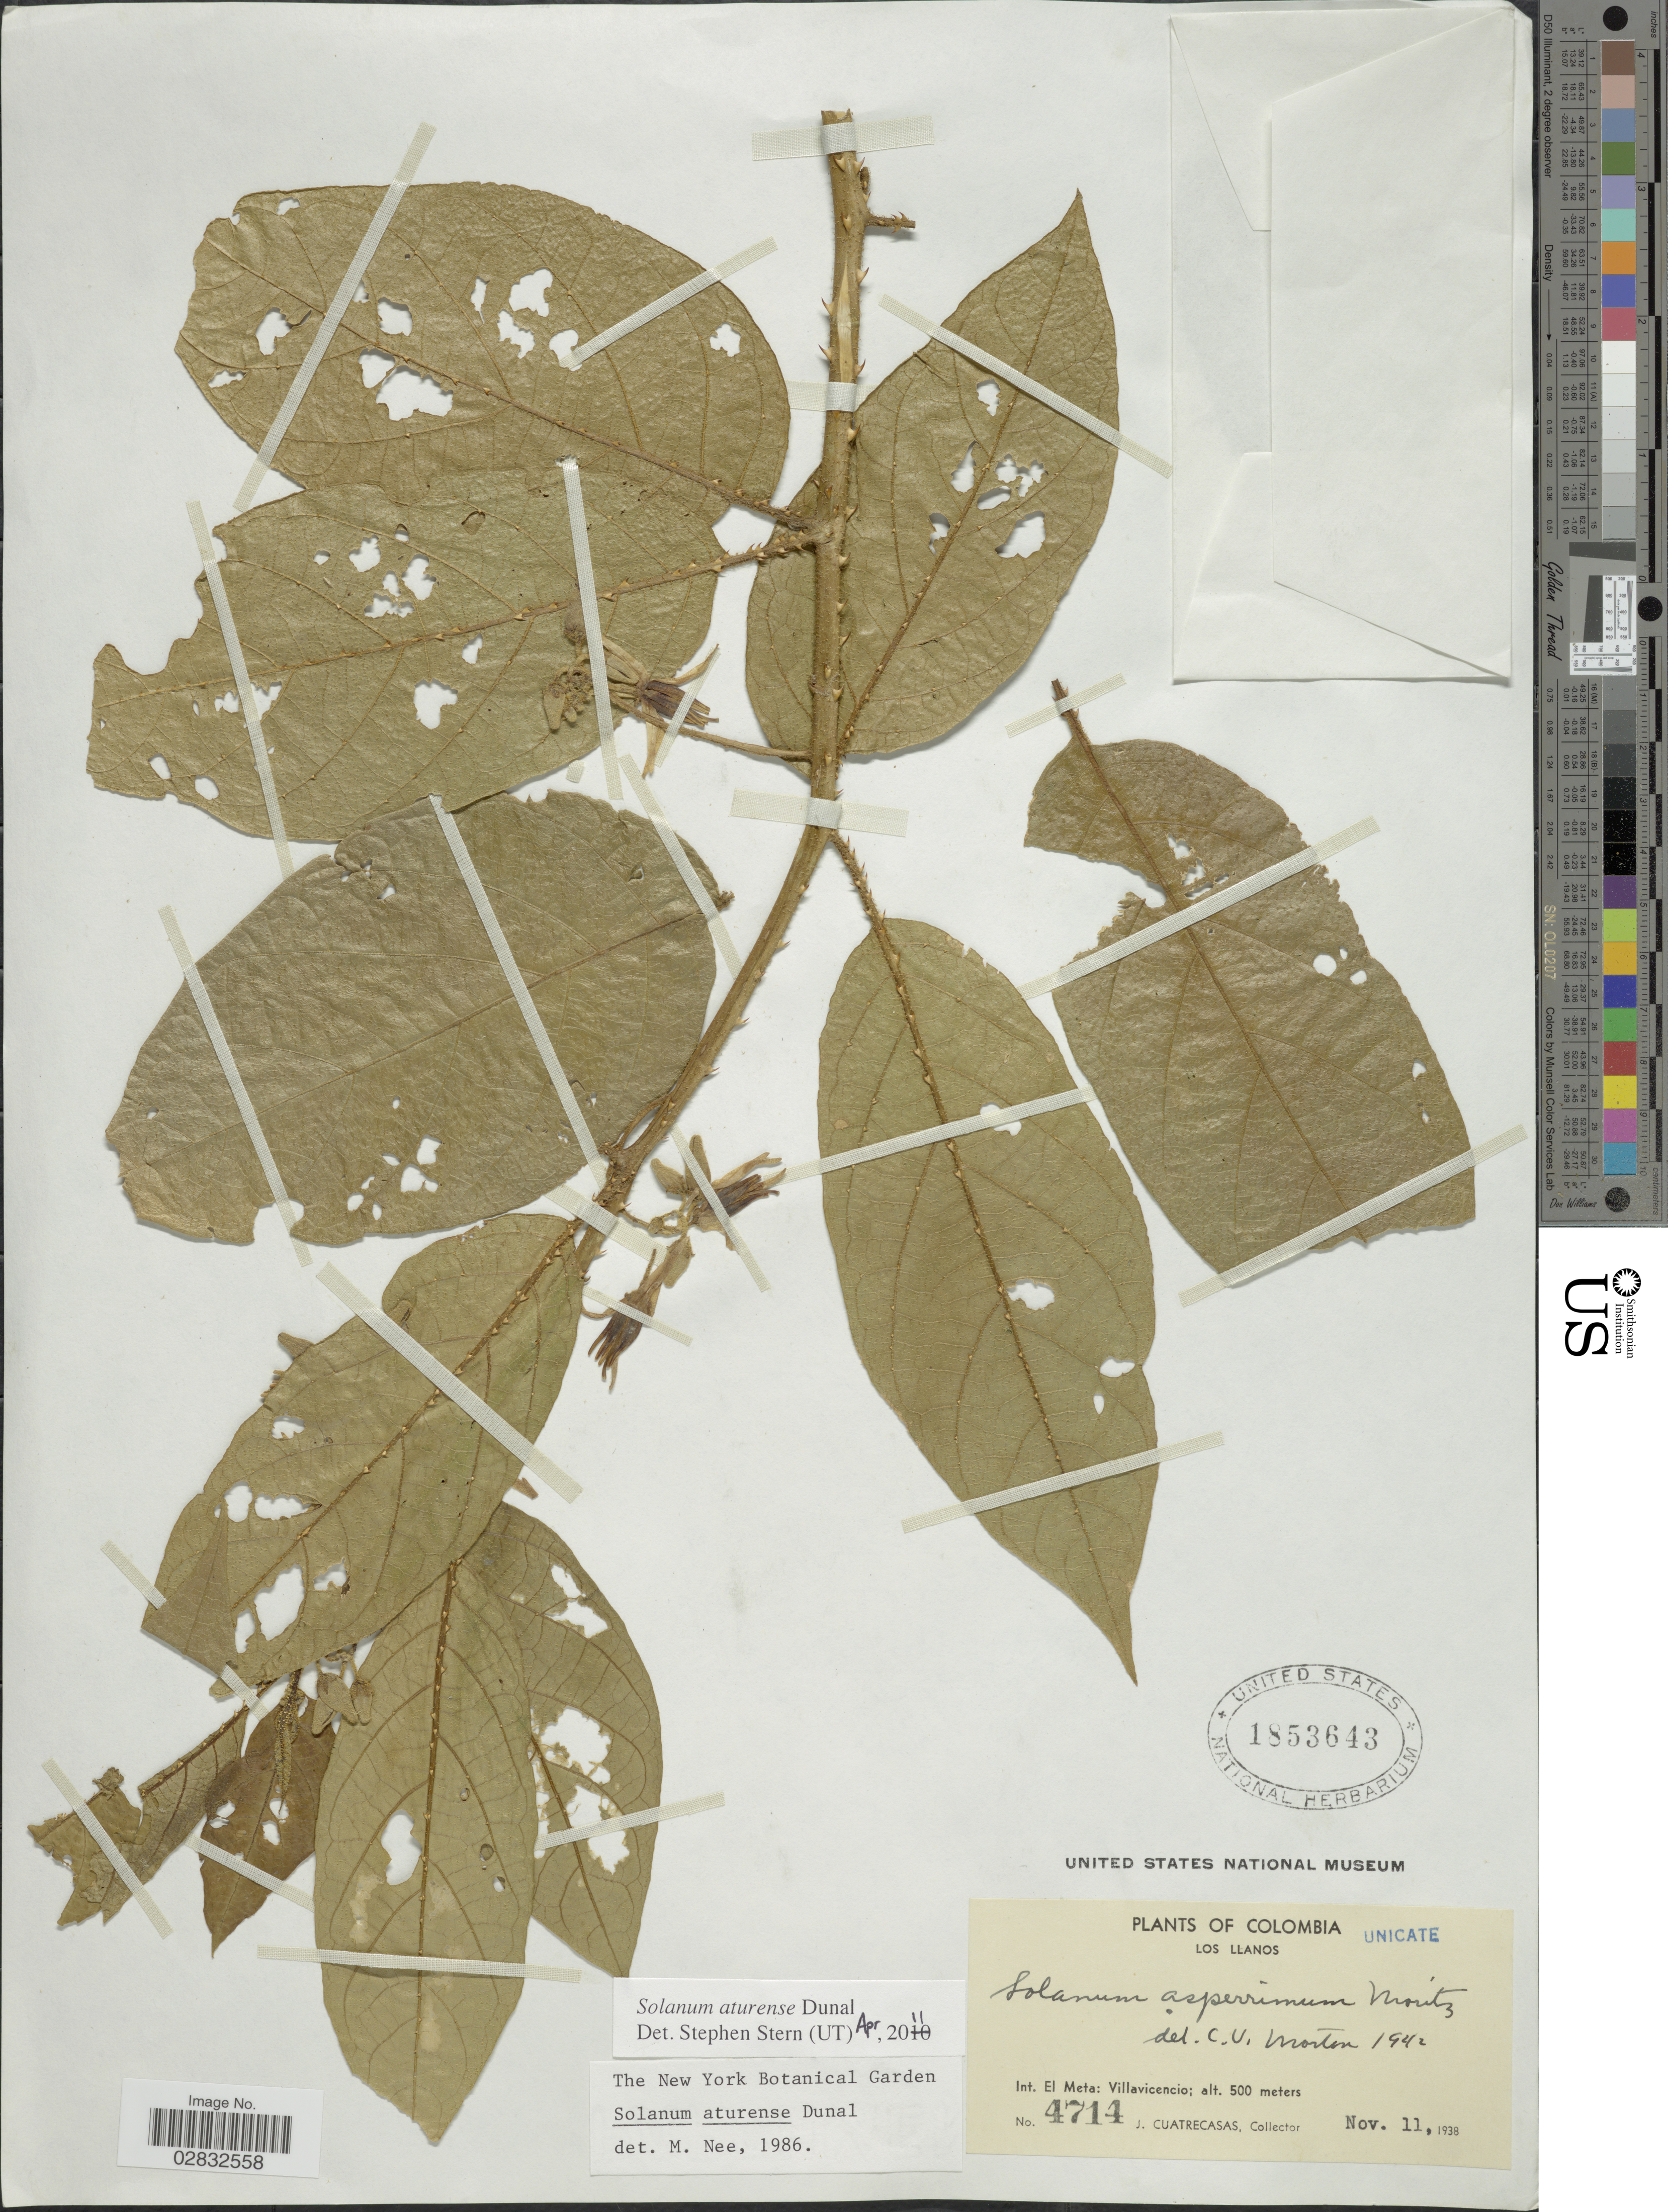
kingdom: Plantae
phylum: Tracheophyta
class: Magnoliopsida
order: Solanales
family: Solanaceae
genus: Solanum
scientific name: Solanum aturense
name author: Humb. & Bonpl. ex Dunal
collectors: J. Cuatrecasas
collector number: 4714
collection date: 1939-11-11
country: Colombia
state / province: Meta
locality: Los Llanos, Int. El Meta, Villavicencio.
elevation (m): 500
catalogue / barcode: US 1853643